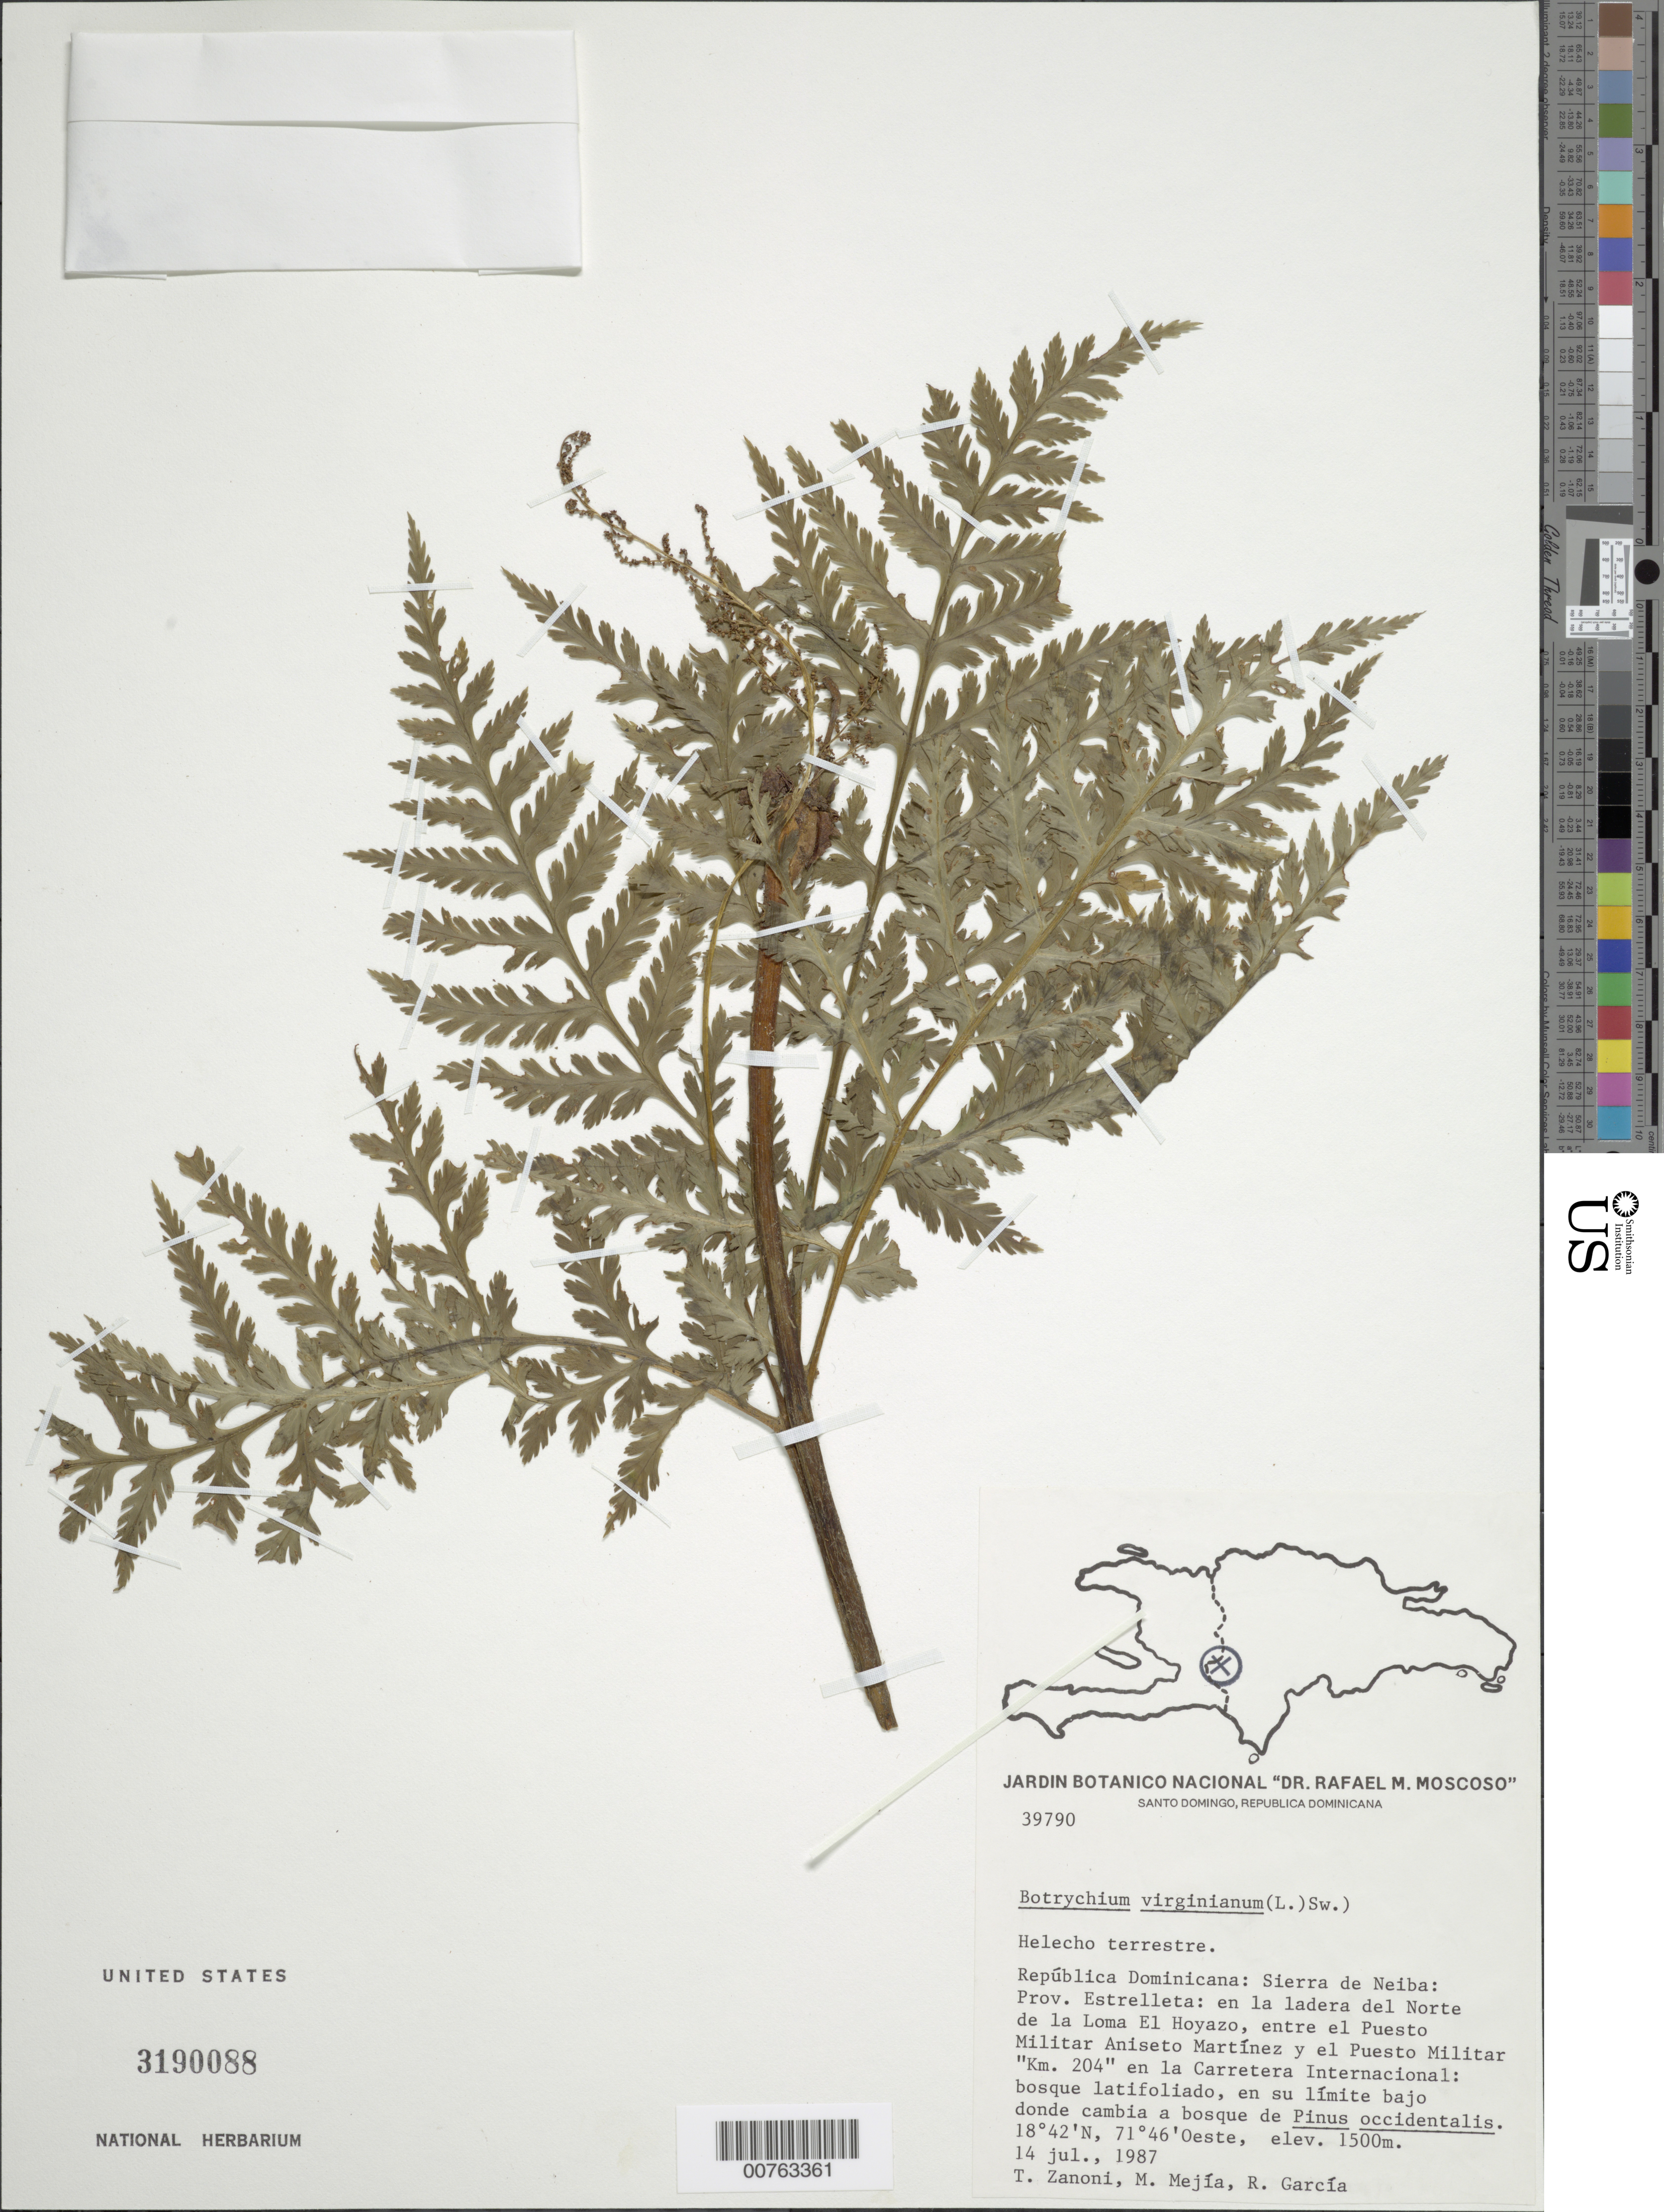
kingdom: Plantae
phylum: Tracheophyta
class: Polypodiopsida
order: Ophioglossales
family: Ophioglossaceae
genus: Botrychium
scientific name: Botrychium virginianum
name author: (L.) Sw.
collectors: T. A. Zanoni, M. Mejia & R. G. García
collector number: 39790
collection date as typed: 14 Jul 1987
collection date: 1987-07-14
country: Dominican Republic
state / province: Elías Piña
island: Hispaniola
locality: Sierra de Neiba, en la ladera del Norte de la Loma El Hoyazo, entre el Puesto Militar Aniseto Martínez y el Puesto Militar "km 204" en la Carretera Internacional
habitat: Bosque latifoliado, en su limite bajo en donde cambia a bosque de Pinus occidentalis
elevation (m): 1500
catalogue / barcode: US 3190088